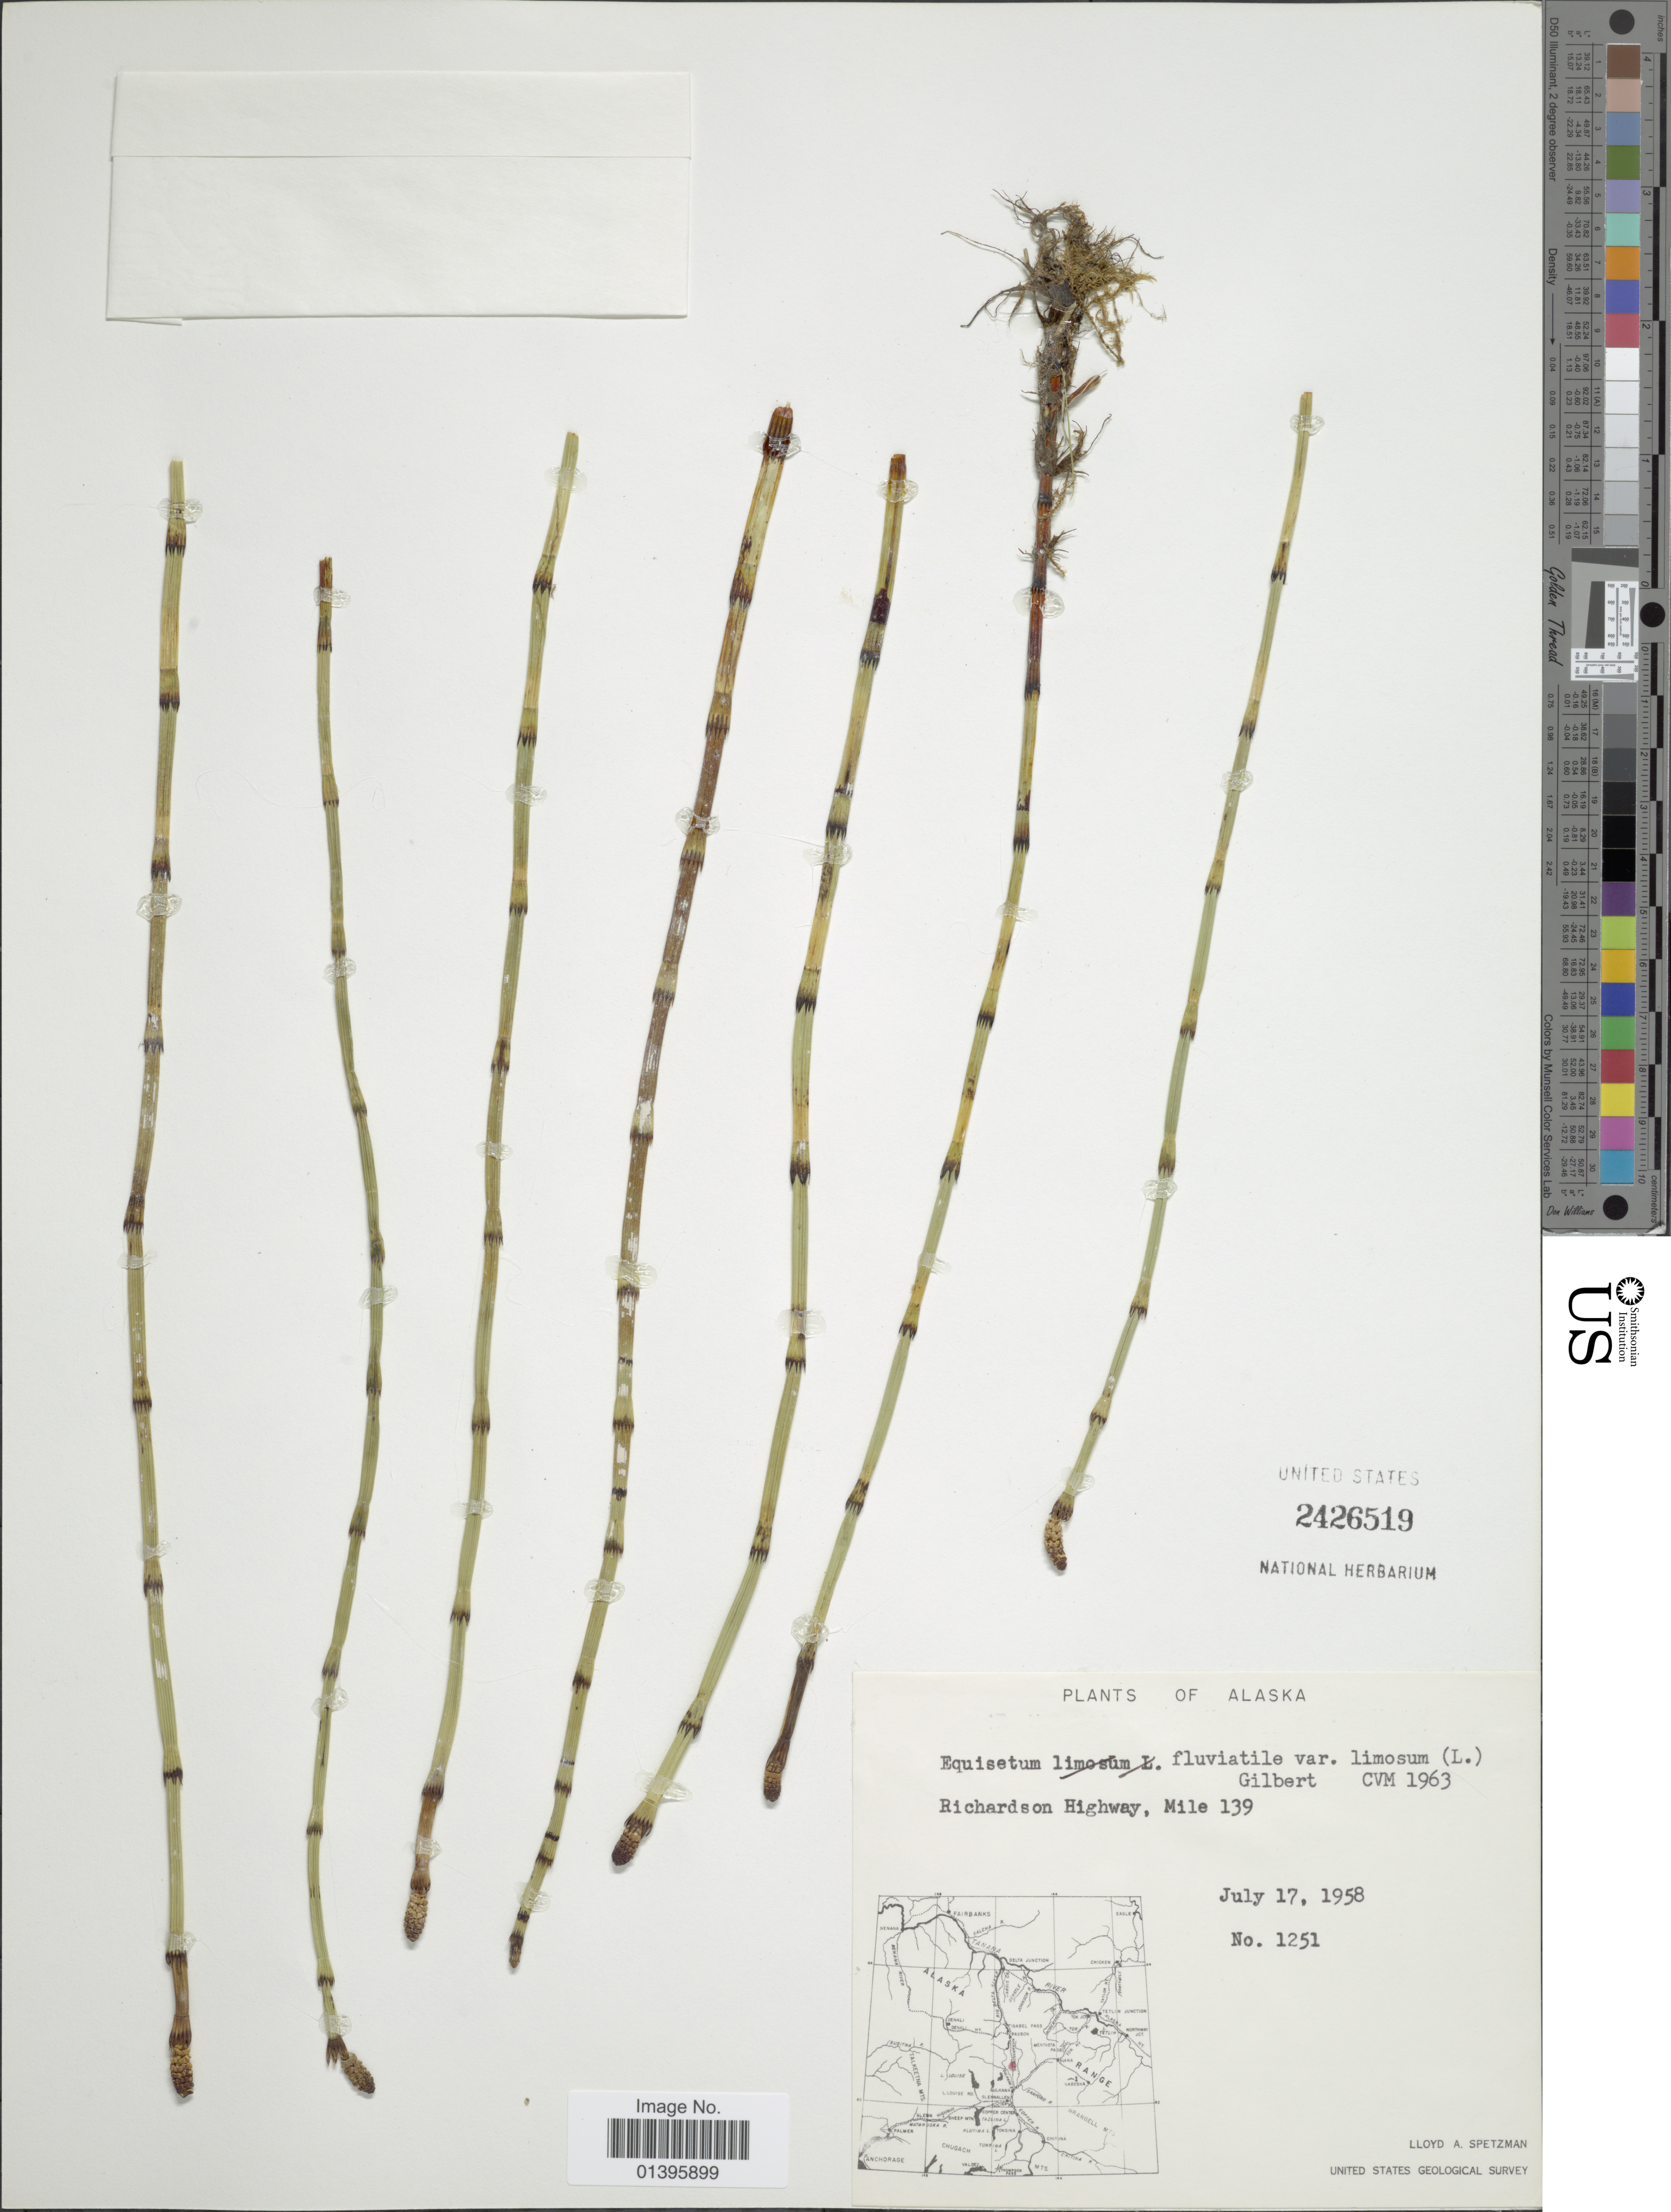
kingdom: Plantae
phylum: Tracheophyta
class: Polypodiopsida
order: Equisetales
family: Equisetaceae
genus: Equisetum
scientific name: Equisetum fluviatile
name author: L.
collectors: L. Spetzman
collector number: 1251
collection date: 1958-07-17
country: United States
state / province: Alaska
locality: Richardson Highway, Mile 139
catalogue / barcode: US 2426519